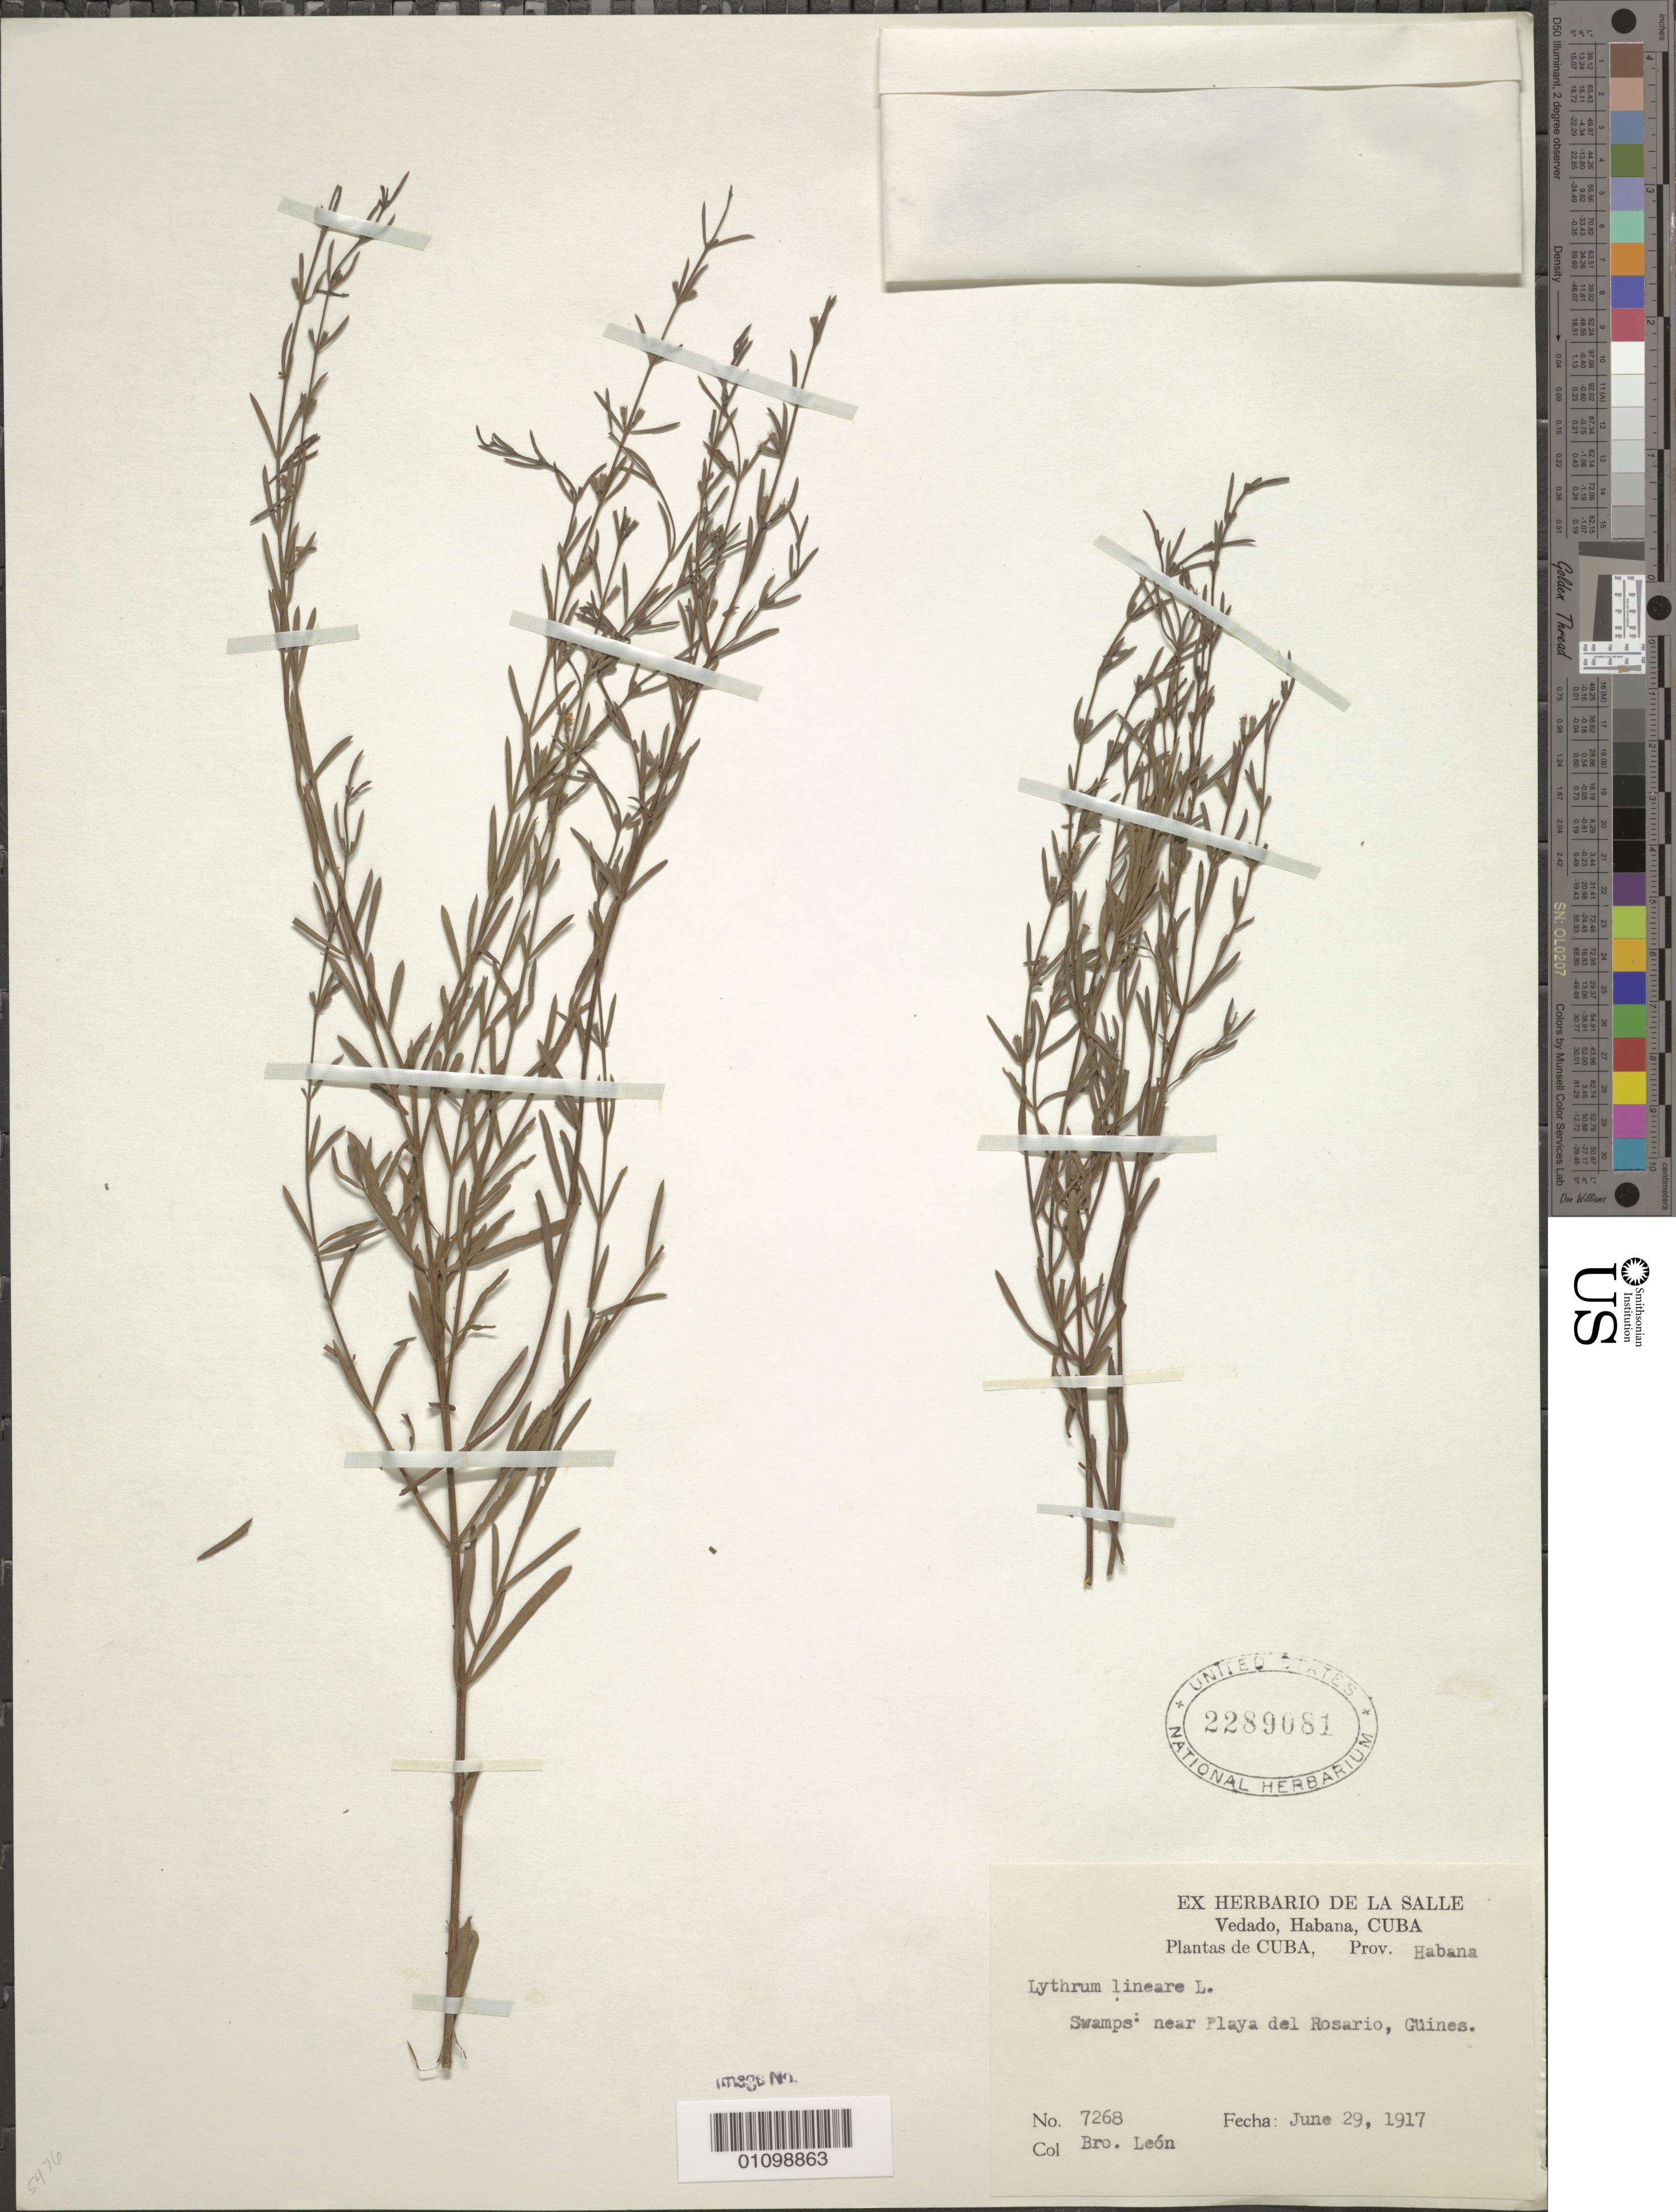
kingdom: Plantae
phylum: Tracheophyta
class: Magnoliopsida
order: Myrtales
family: Lythraceae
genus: Lythrum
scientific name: Lythrum lineare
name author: L.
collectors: Bro. León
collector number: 7268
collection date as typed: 29 Jun 1917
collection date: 1917-06-29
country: Cuba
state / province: La Habana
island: Cuba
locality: Swamps near Playa del Rosario, Guines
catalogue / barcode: US 2289081